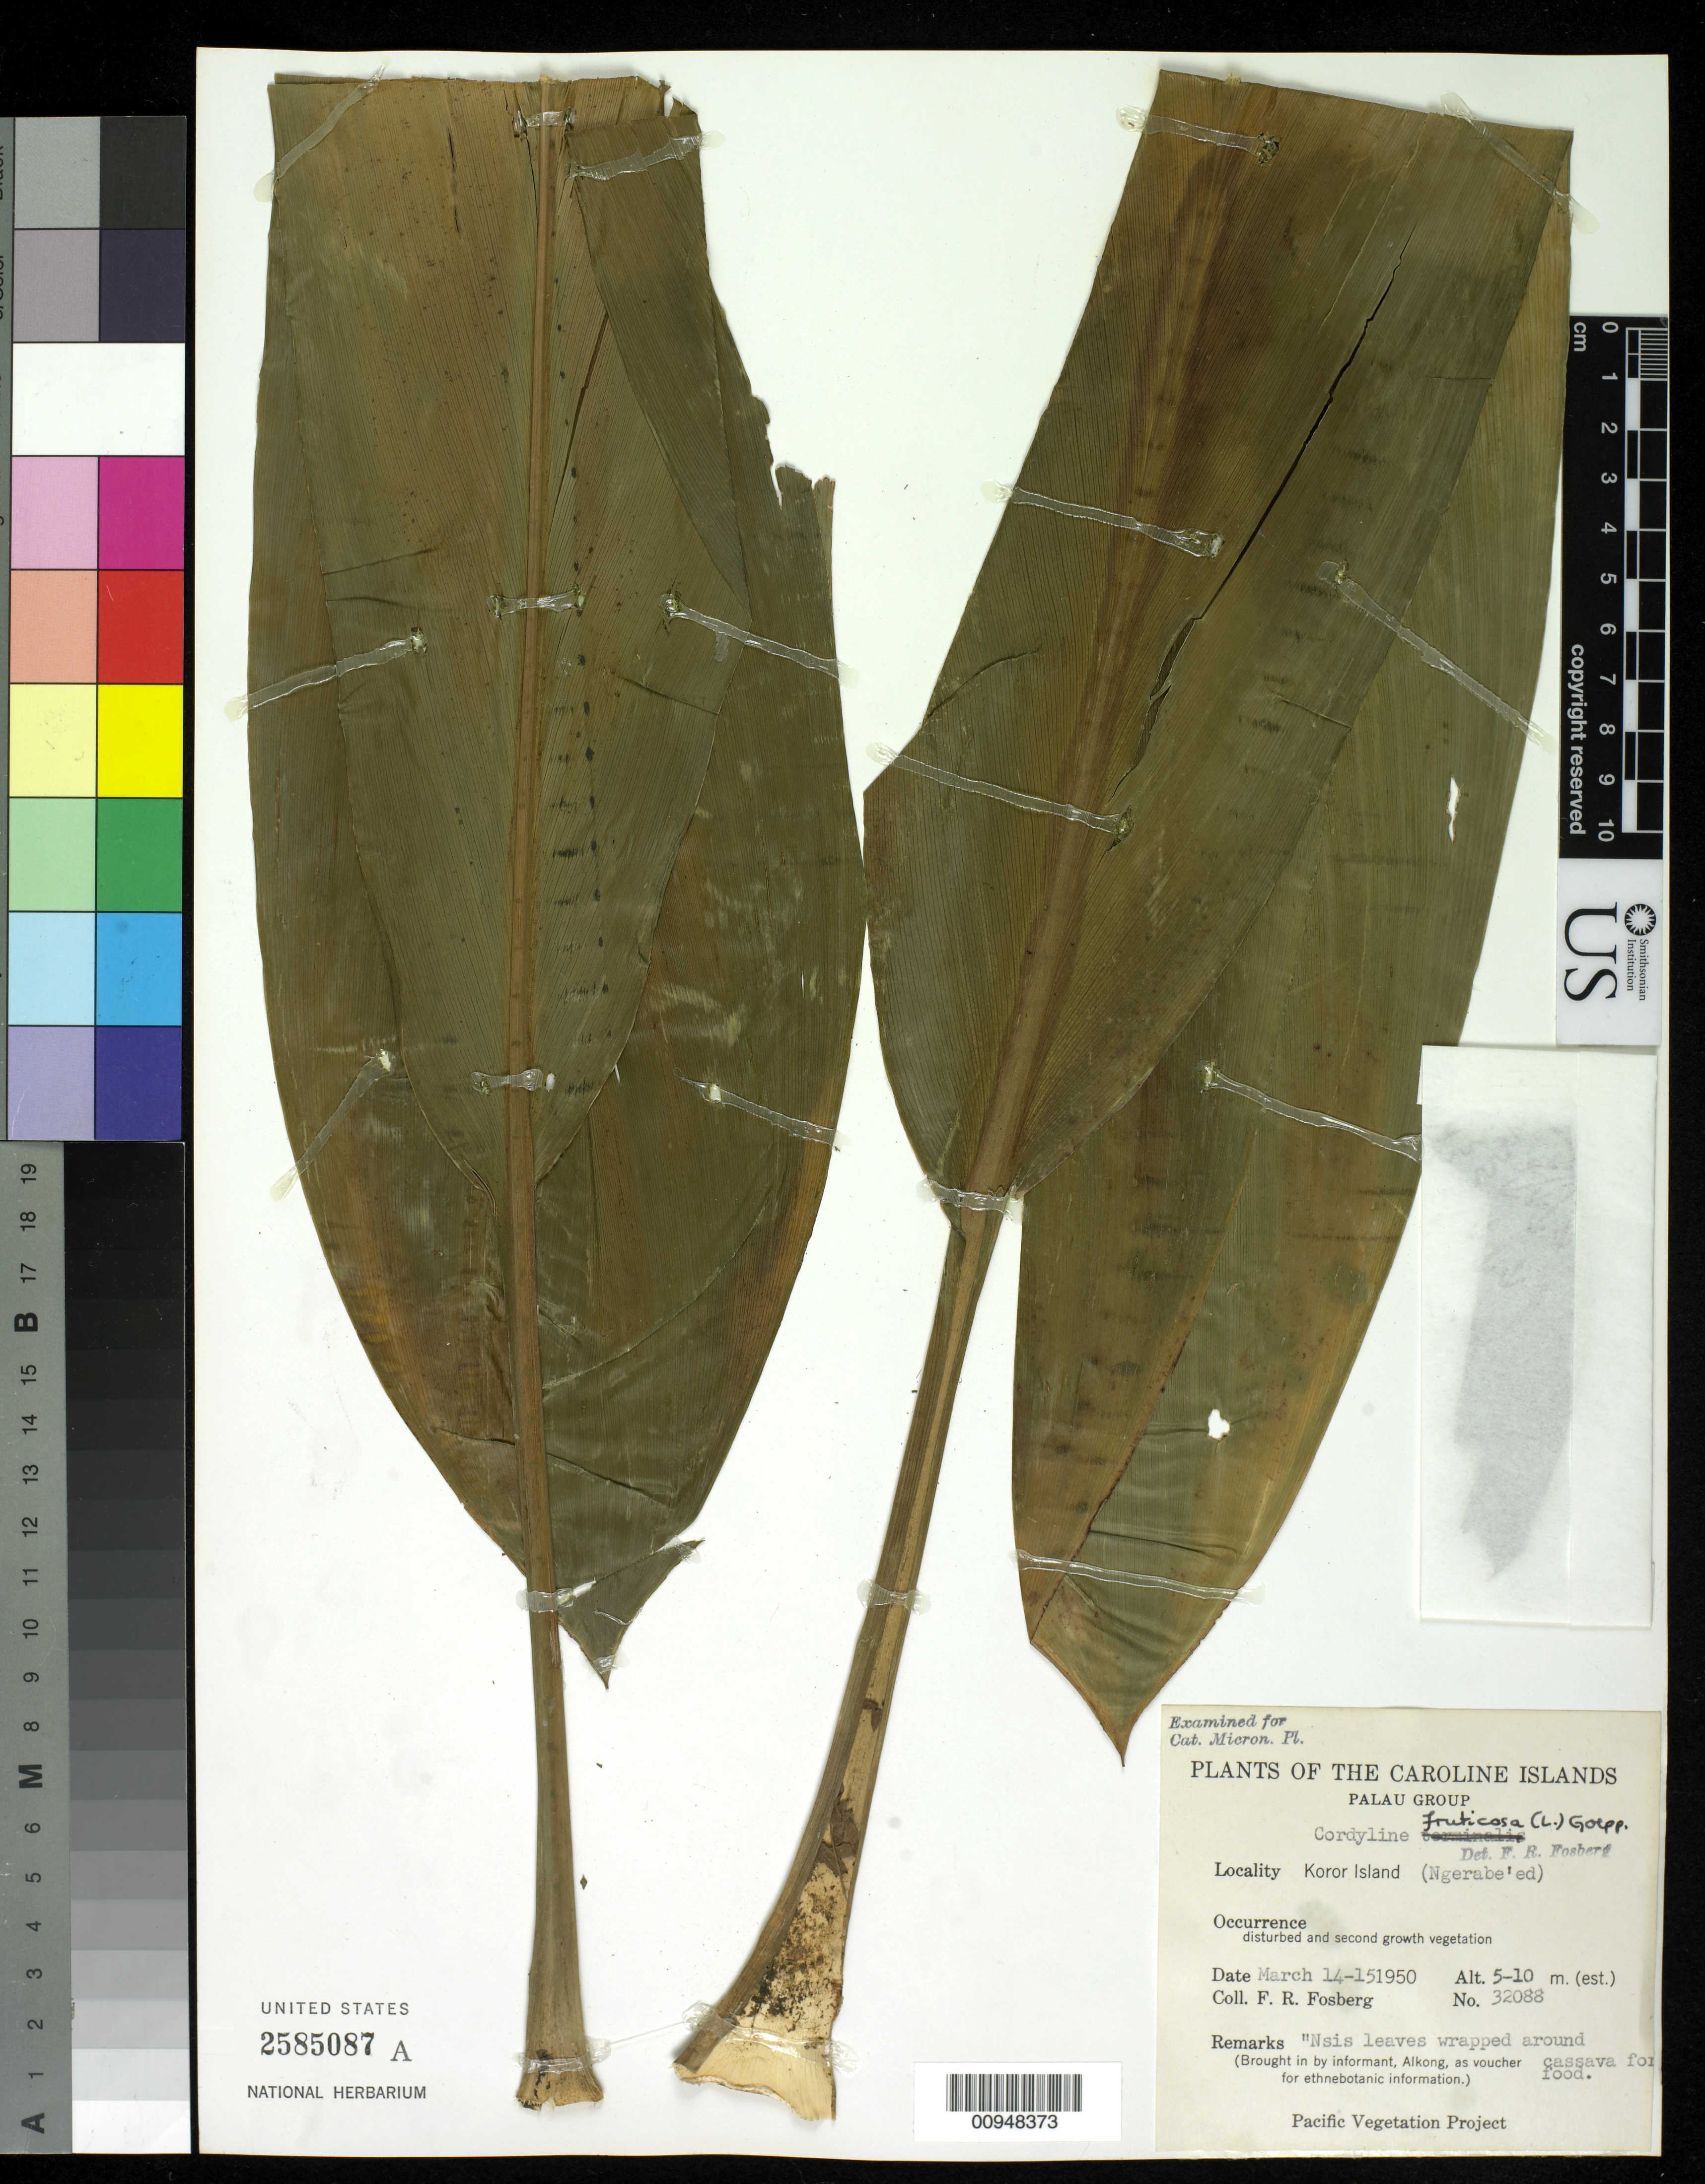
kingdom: Plantae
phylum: Tracheophyta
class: Liliopsida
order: Asparagales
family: Asparagaceae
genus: Cordyline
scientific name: Cordyline fruticosa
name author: (L.) A. Chev.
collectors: F. R. Fosberg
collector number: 32088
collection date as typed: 14 Mar 1950 to 15 Mar 1950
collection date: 1950-03-14/1950-03-15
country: Palau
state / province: Koror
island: Oreor (Koror)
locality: Ngerabe'ed.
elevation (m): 5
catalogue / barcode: US 2585087A